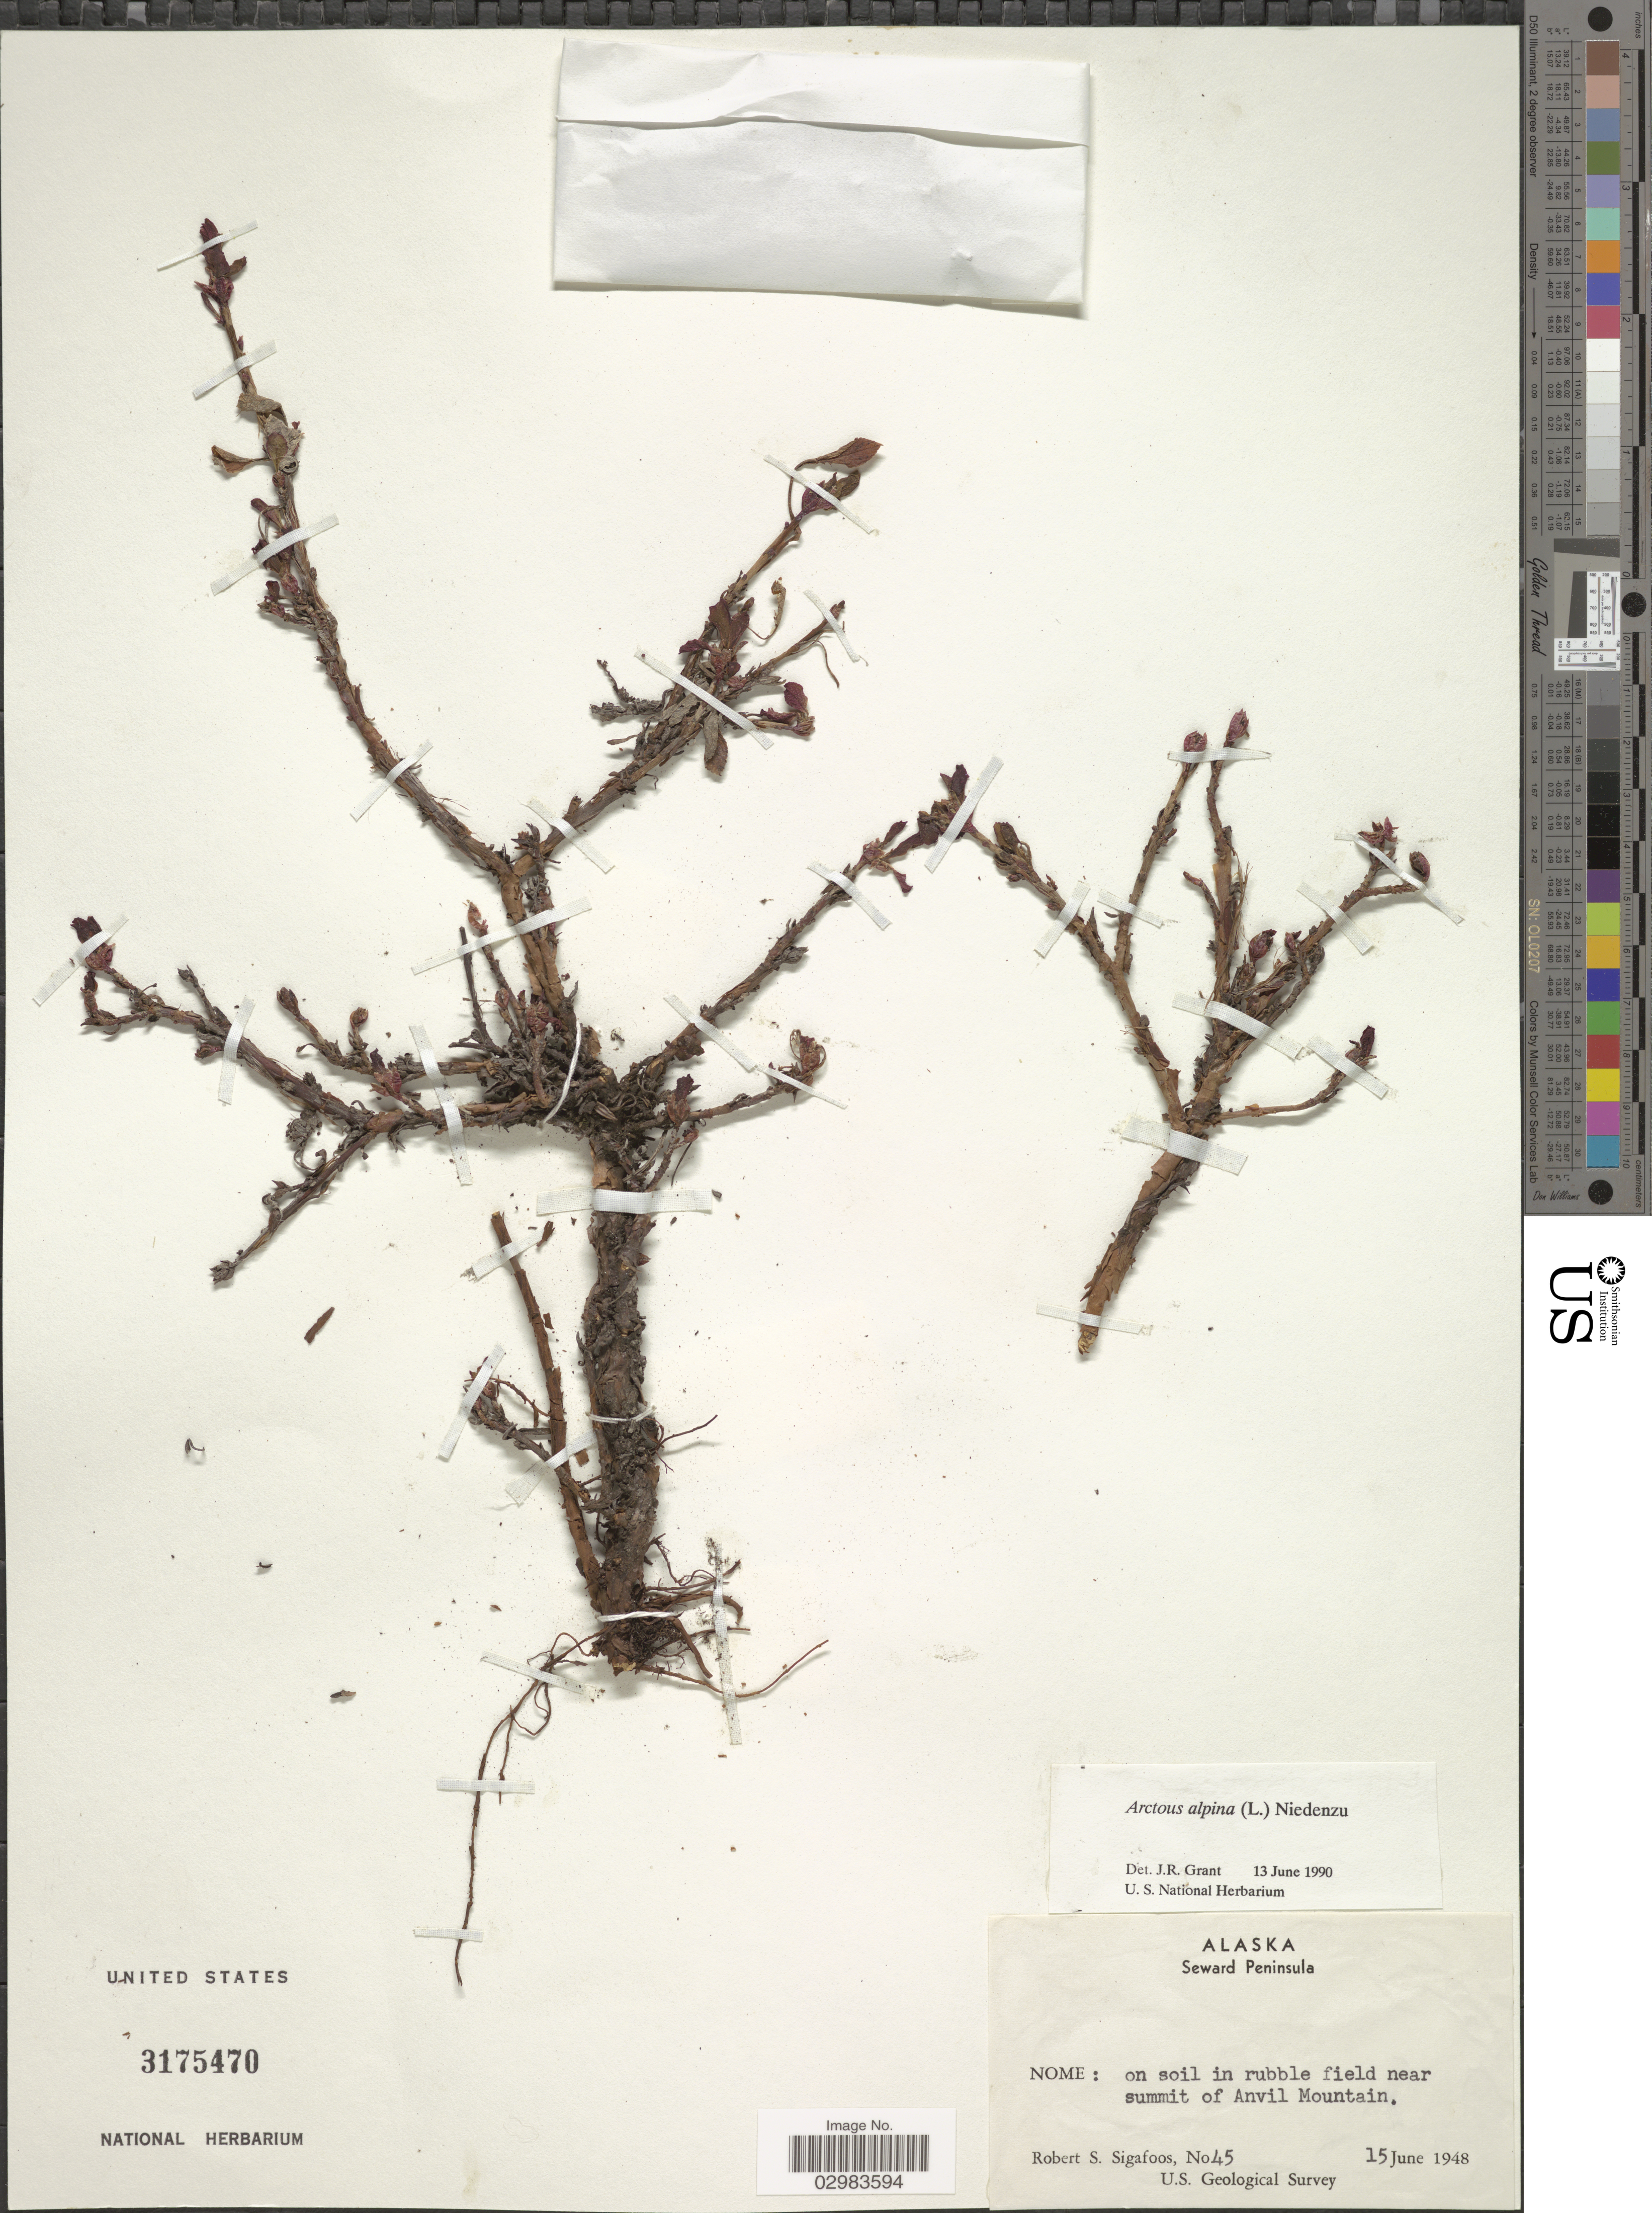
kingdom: Plantae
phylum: Tracheophyta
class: Magnoliopsida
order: Ericales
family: Ericaceae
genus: Arctostaphylos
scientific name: Arctostaphylos alpina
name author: (L.) Spreng.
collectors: R. Sigafoos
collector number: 45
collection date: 1948-06-15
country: United States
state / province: Alaska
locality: Nome: on soil in rubble field near summit of Anvil Mountain.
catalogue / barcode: US 3175470